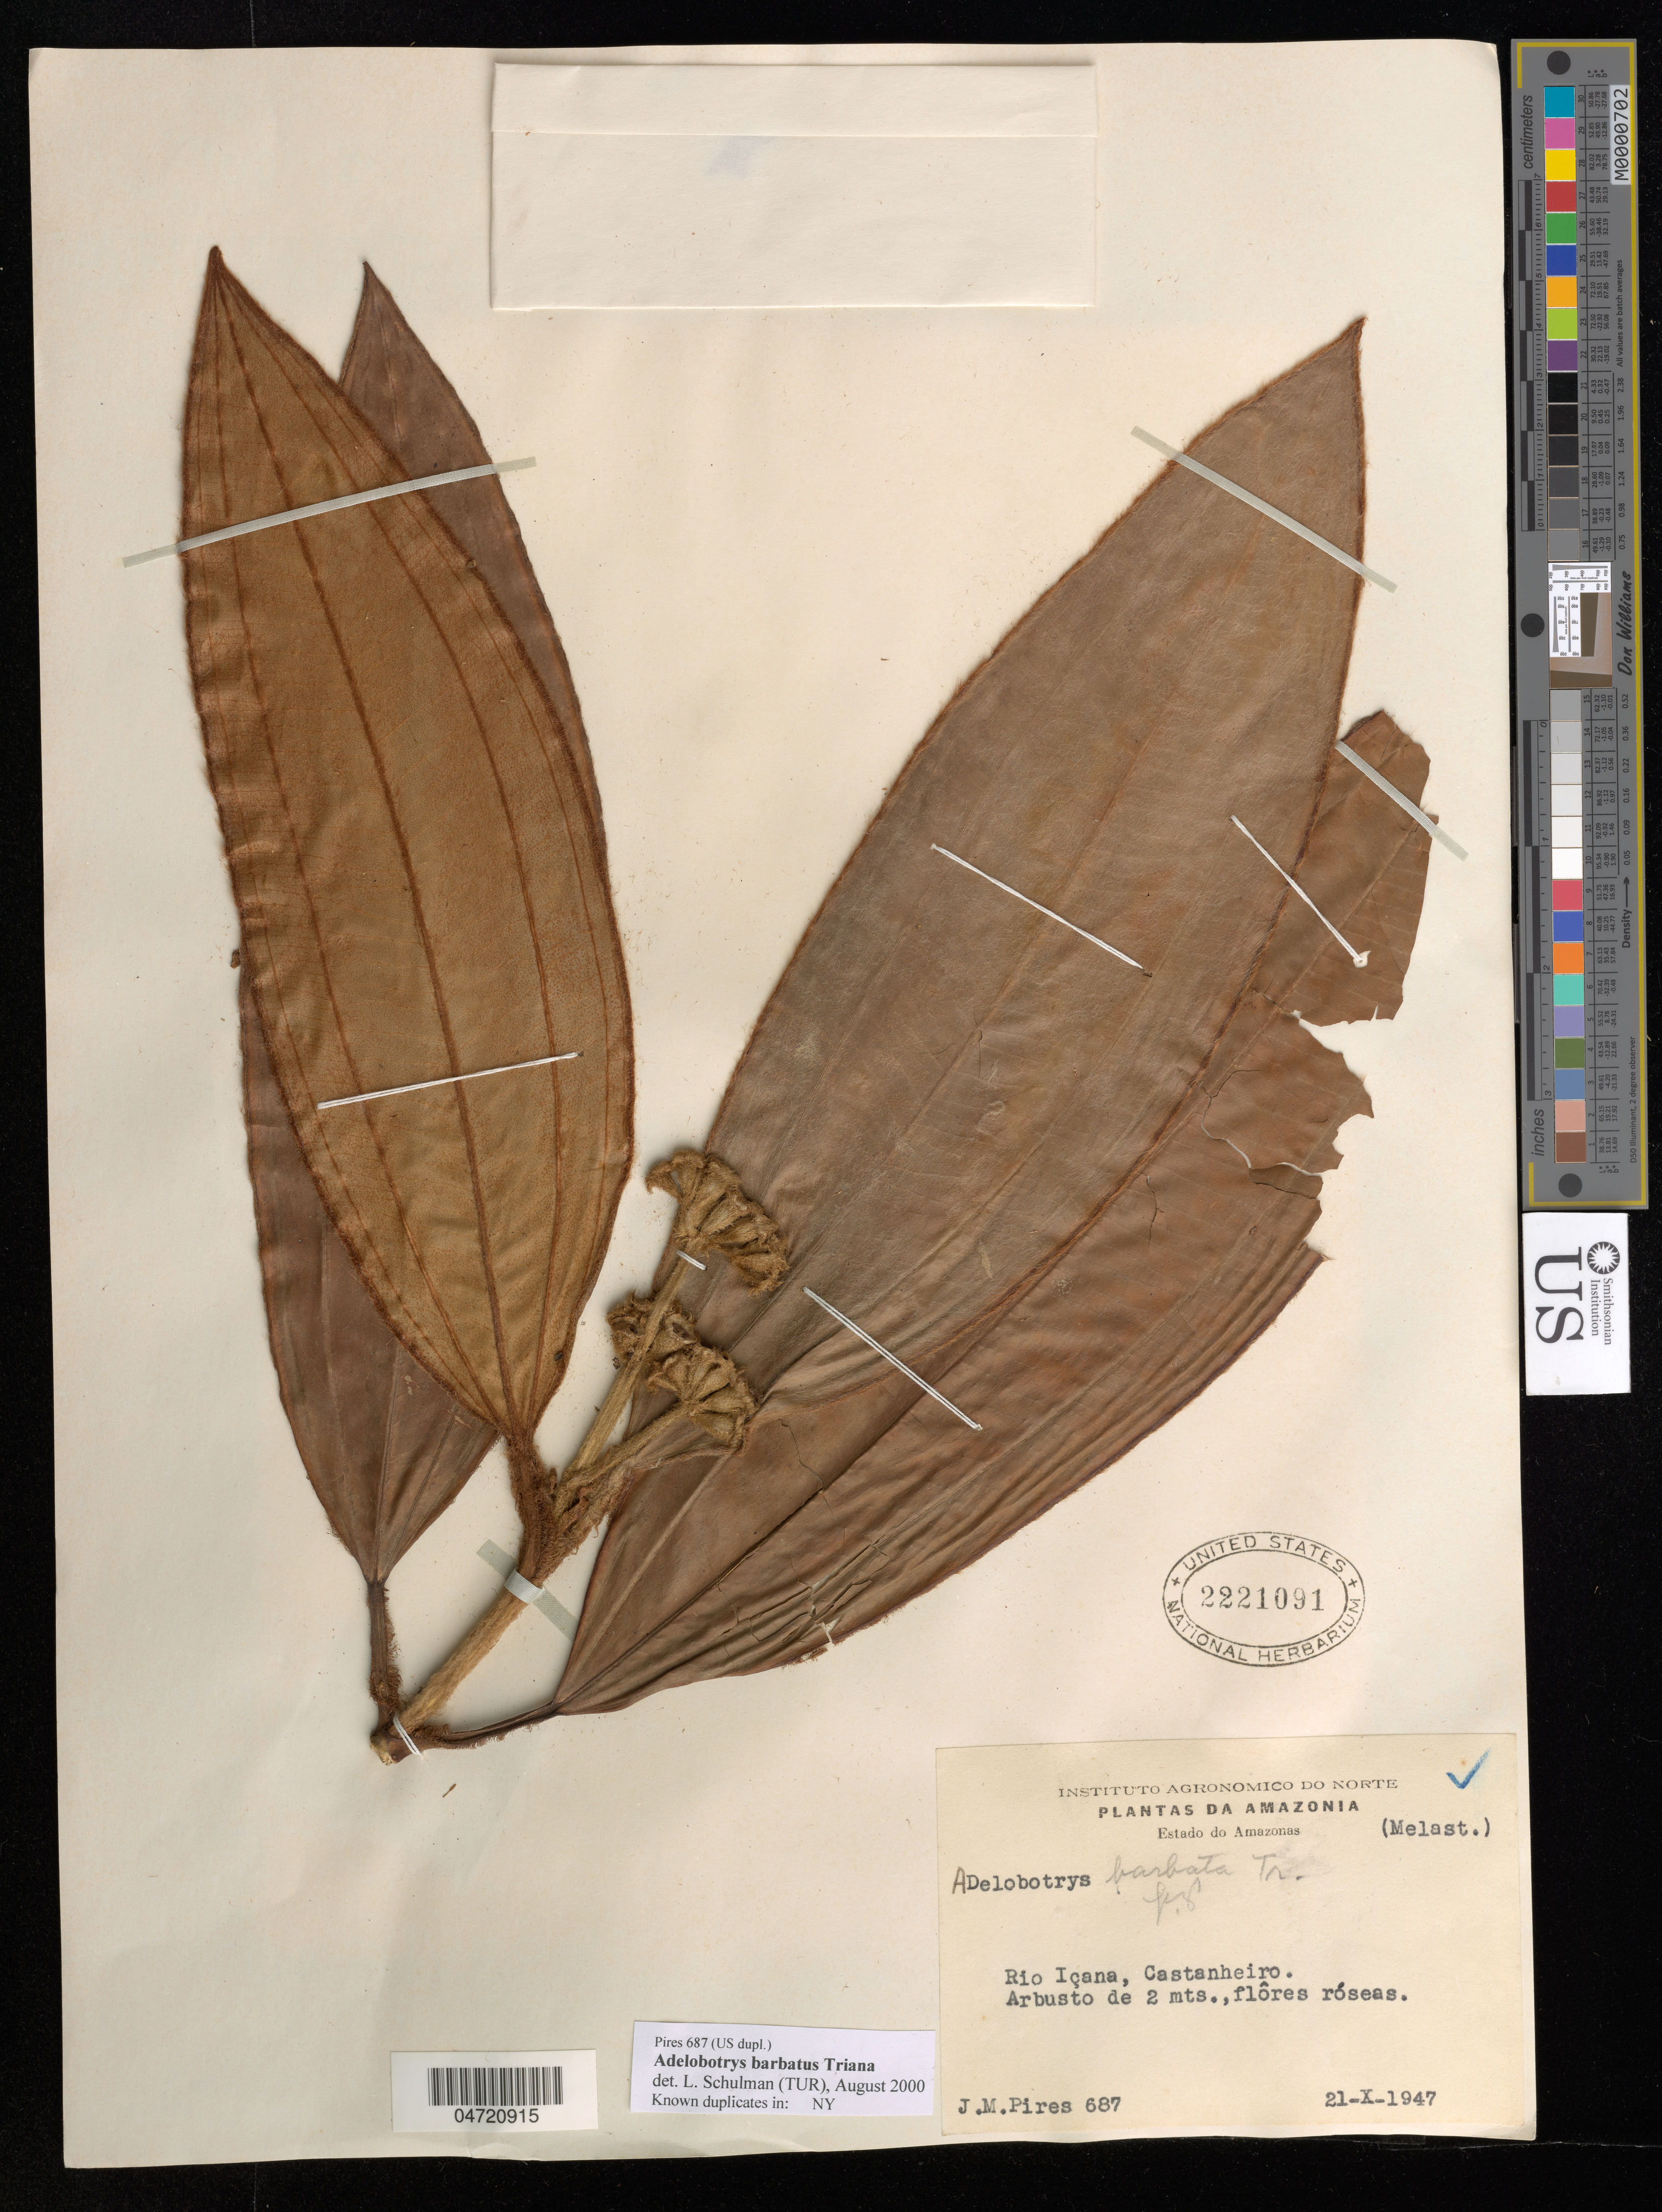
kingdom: Plantae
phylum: Tracheophyta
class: Magnoliopsida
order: Myrtales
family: Melastomataceae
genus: Adelobotrys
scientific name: Adelobotrys barbatus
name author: Triana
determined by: Schulman, Leif, (TUR), University of Turku (FINLAND)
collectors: J. M. Pires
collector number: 687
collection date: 1947-10-21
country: Brazil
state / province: Amazonas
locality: Amazonia. Rio Icana, Castanheiro.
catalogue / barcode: US 2221091